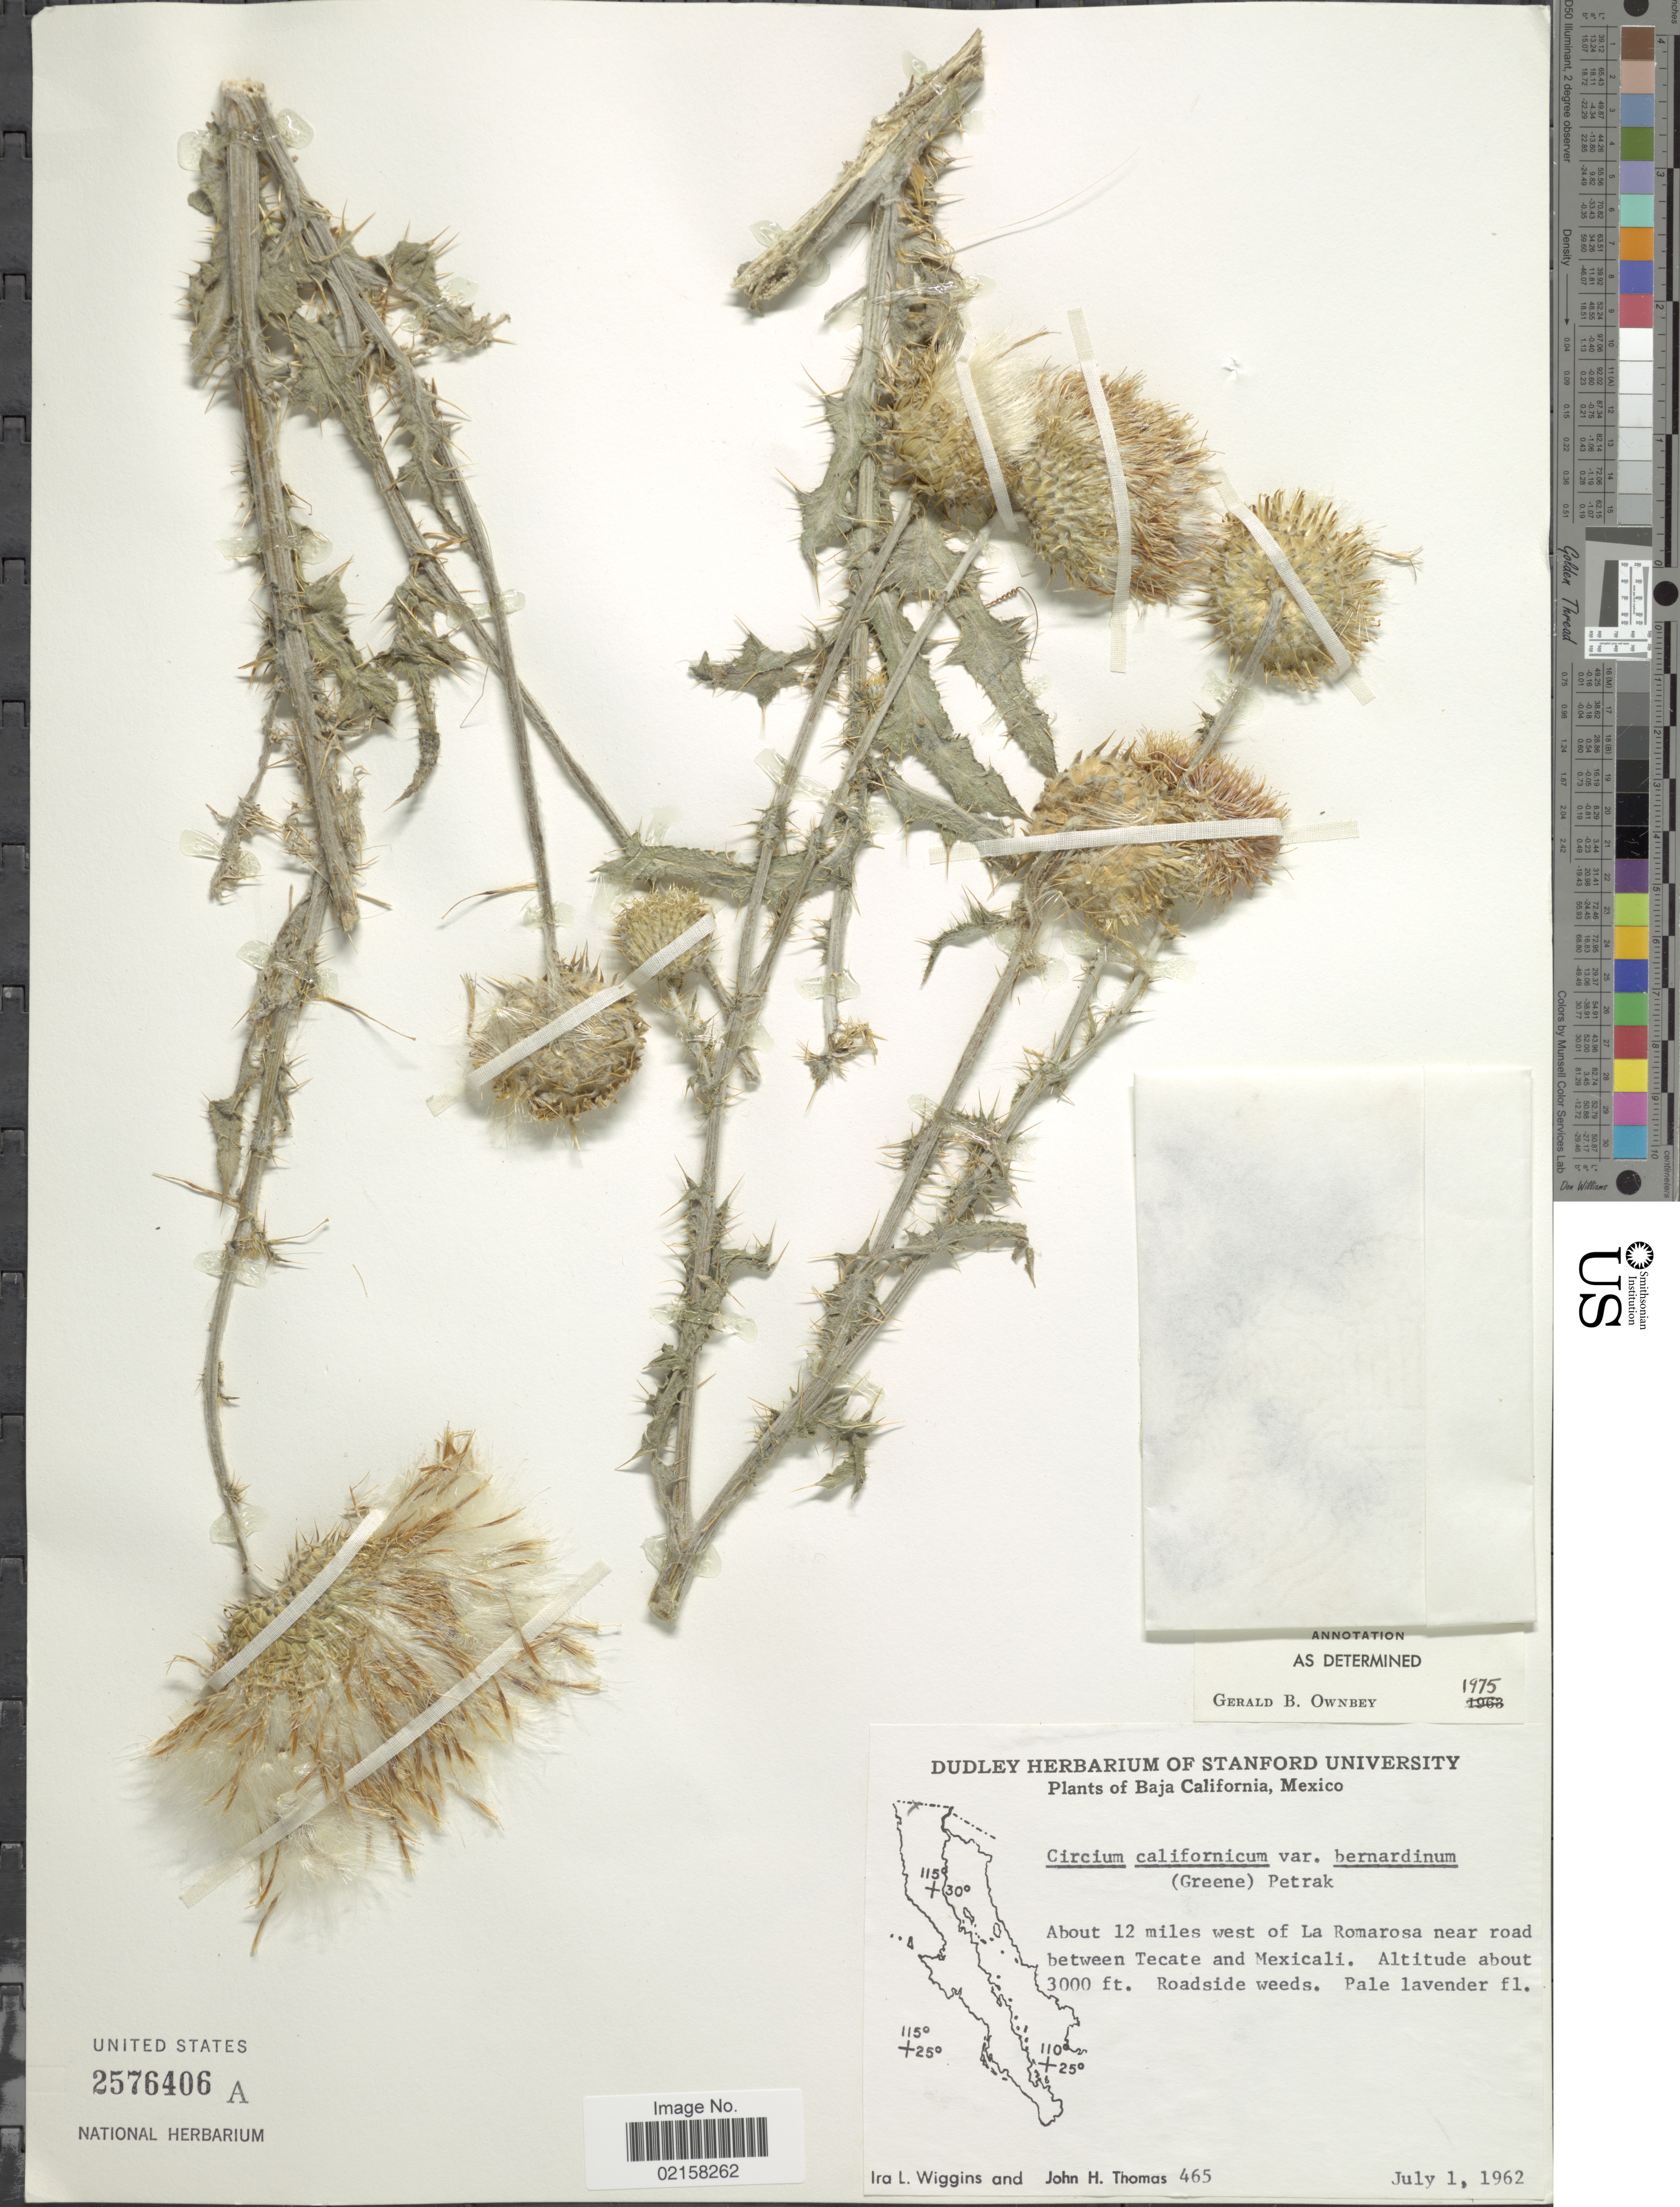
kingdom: Plantae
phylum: Tracheophyta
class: Magnoliopsida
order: Asterales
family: Asteraceae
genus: Cirsium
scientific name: Cirsium occidentale var. californicum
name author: (A. Gray) D.J. Keil & C.E. Turner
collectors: I. L. Wiggins & J. H. Thomas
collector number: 465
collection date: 1962-07-01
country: Mexico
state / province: Baja California Norte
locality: About 12 miles west of La Romarosa near road between Tecate and Mexicali, roadside weeds.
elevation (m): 914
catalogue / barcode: US 2576406A